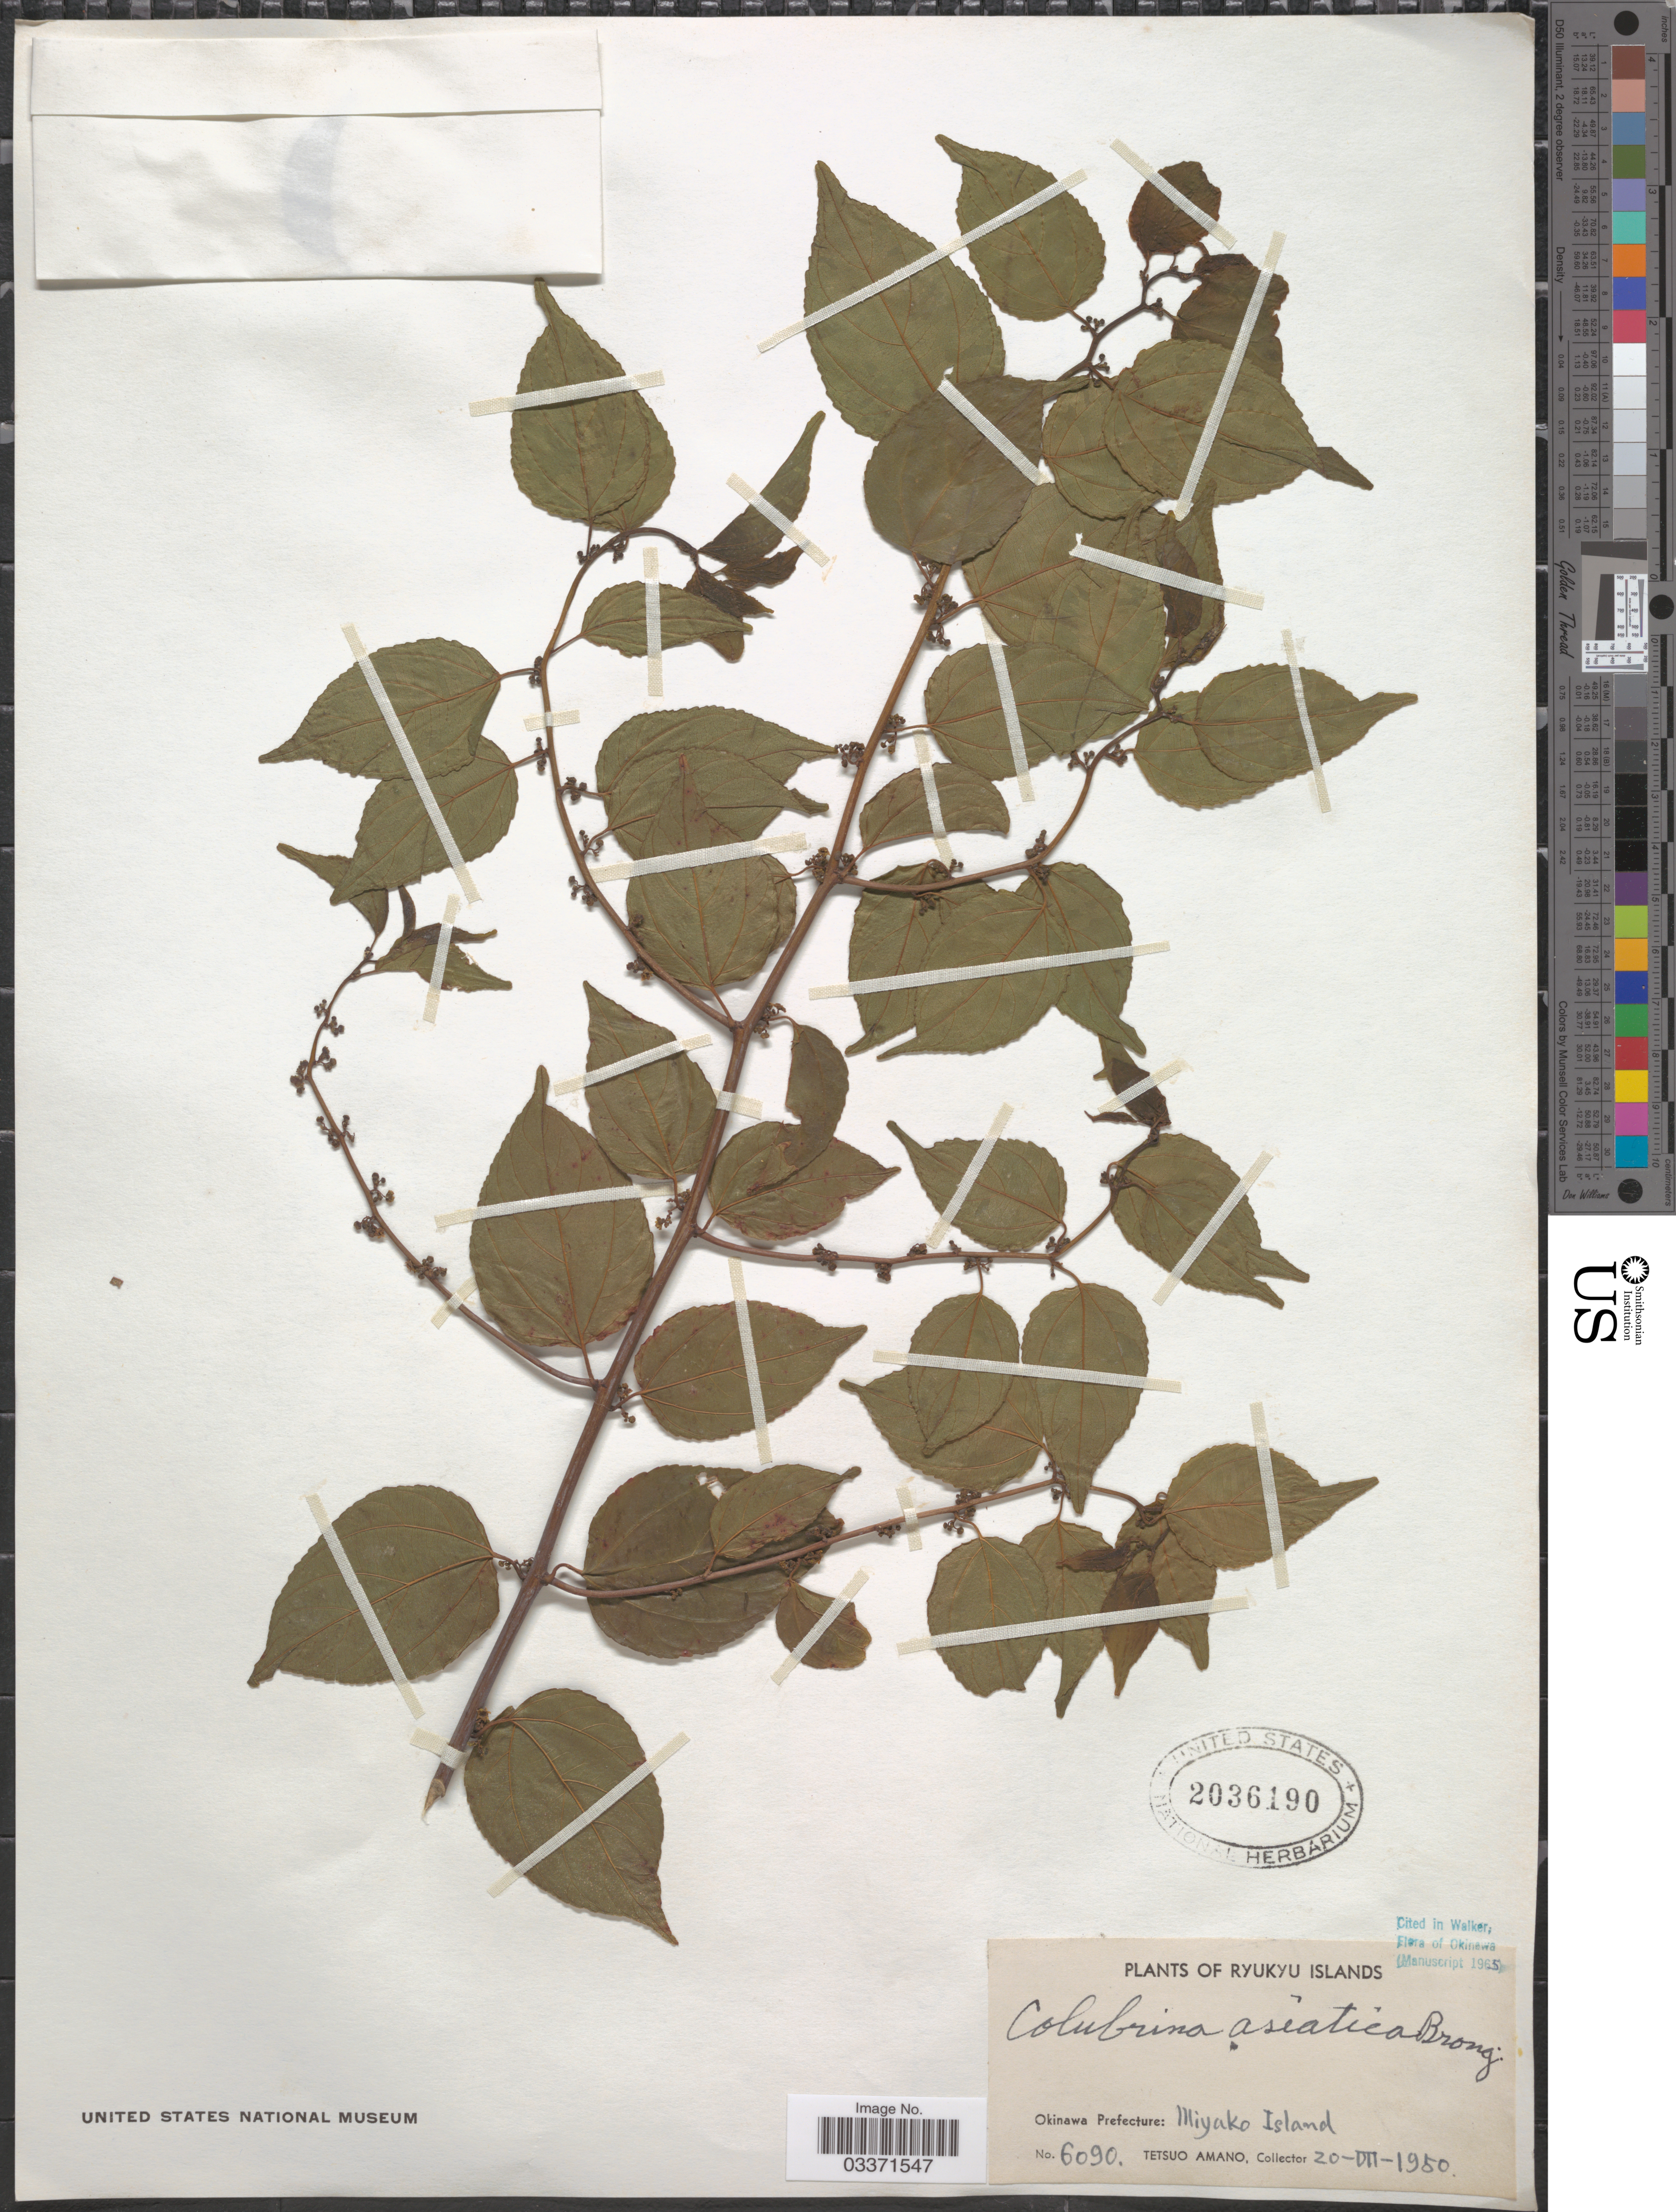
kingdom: Plantae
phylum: Tracheophyta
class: Magnoliopsida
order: Rosales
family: Rhamnaceae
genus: Colubrina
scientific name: Colubrina asiatica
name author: (L.) Brongn.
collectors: T. Amano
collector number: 6090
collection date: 1950-07-20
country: Japan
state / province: Okinawa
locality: Ryukyu Islands, Okinawa Prefecture: Miyako Island.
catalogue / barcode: US 2036190